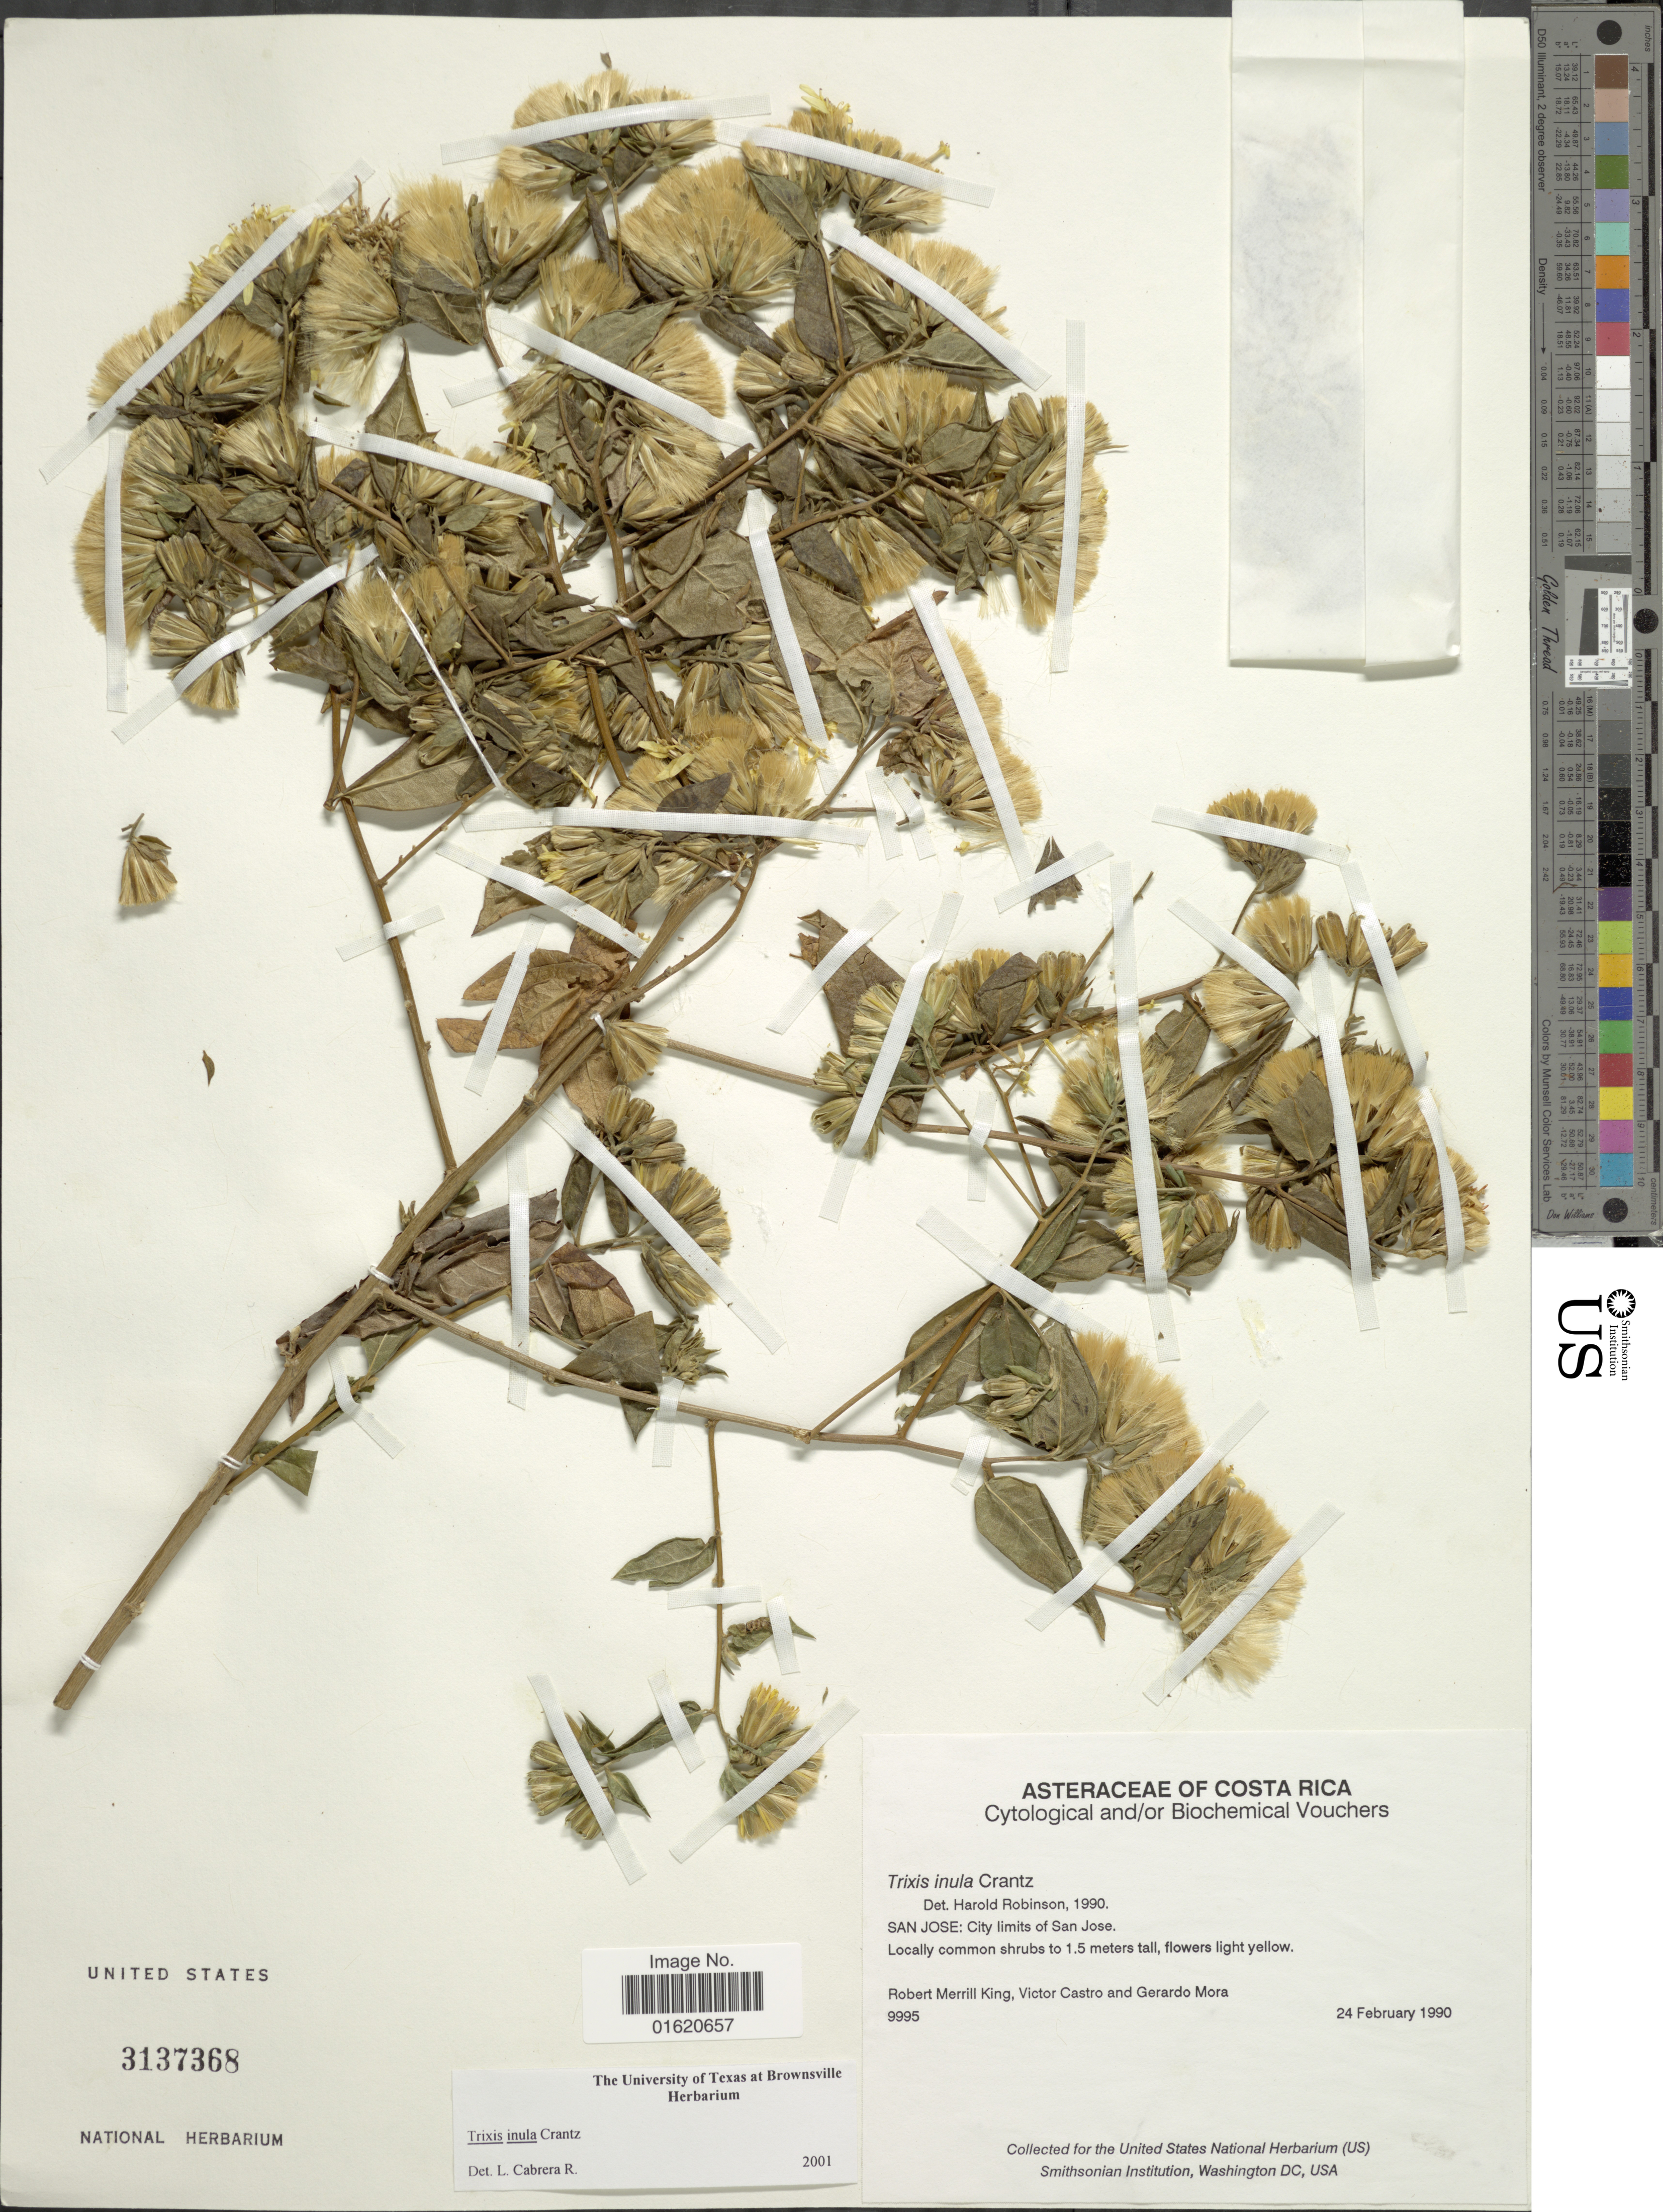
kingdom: Plantae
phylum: Tracheophyta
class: Magnoliopsida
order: Asterales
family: Asteraceae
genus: Trixis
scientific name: Trixis inula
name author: Crantz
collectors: R. M. King, V. Castro & G. Mora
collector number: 9995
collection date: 1990-02-24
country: Costa Rica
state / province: San José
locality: City limits of San Jose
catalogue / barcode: US 3137368